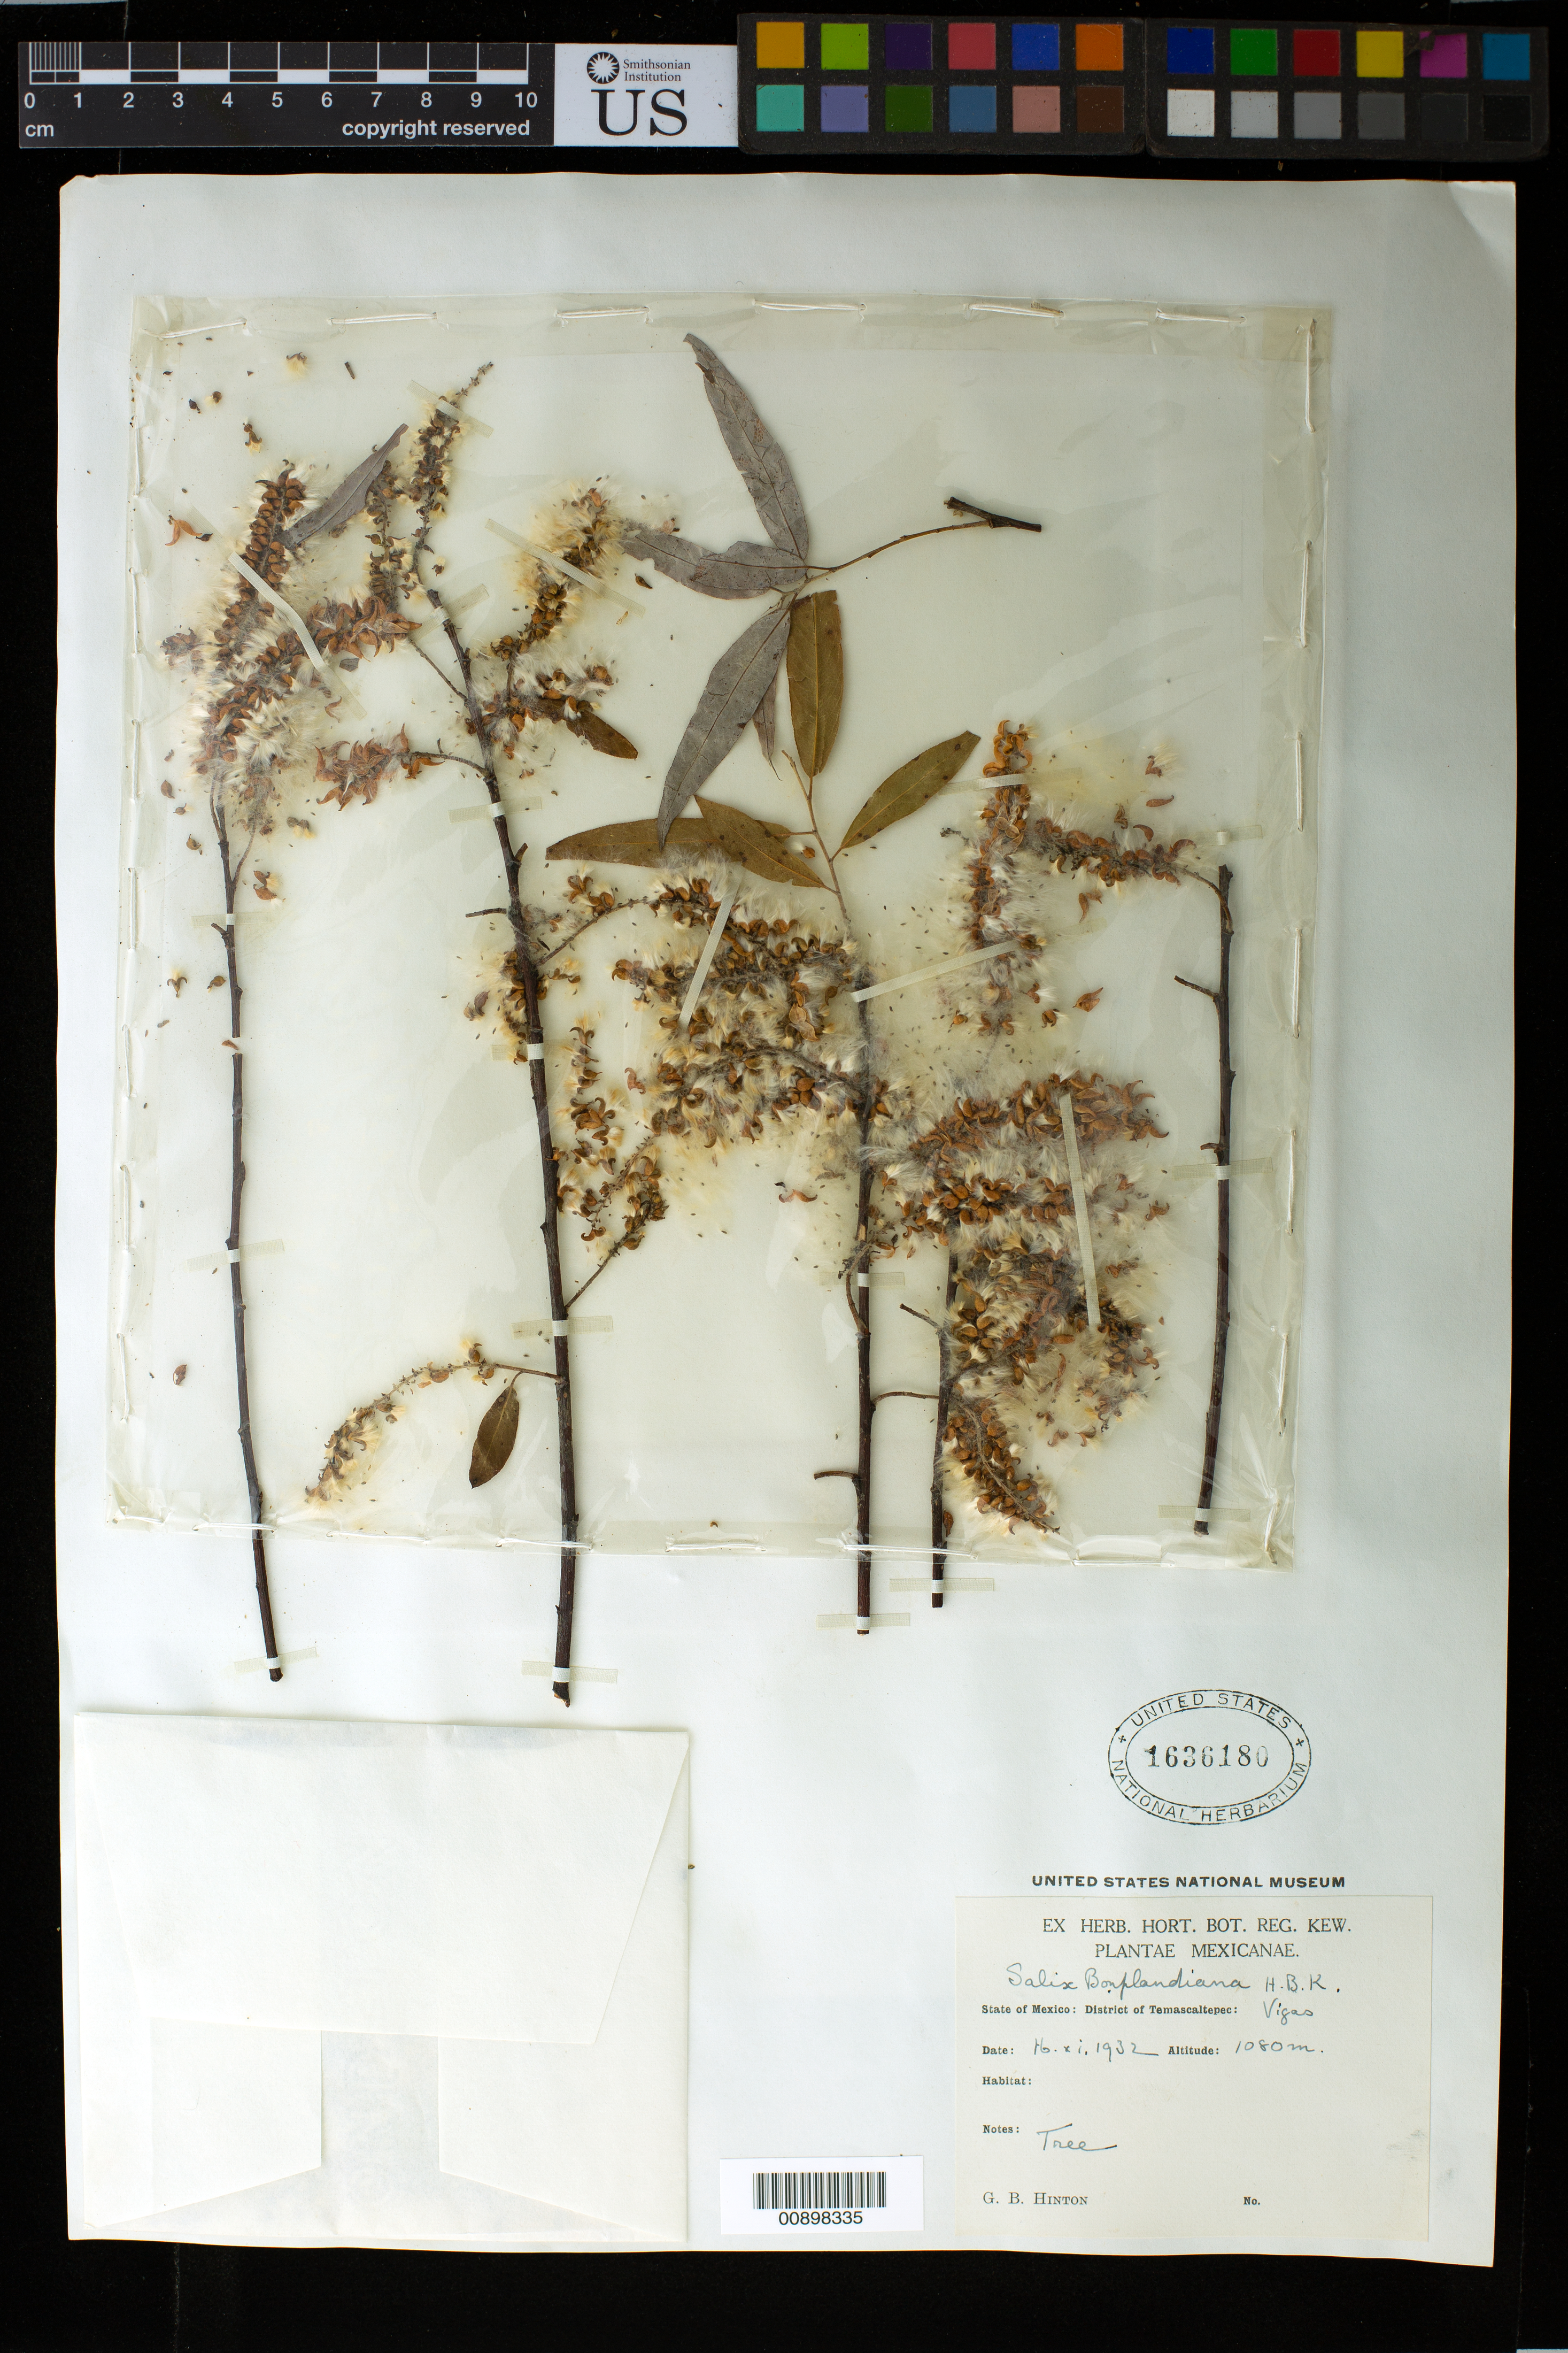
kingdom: Plantae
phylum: Tracheophyta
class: Magnoliopsida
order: Malpighiales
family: Salicaceae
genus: Salix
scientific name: Salix bonplandiana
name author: Kunth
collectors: G. B. Hinton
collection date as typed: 16 Nov 1932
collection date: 1932-11-16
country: Mexico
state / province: México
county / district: Temascaltepec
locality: State of Mexico: District of Temascaltepec: Vigas.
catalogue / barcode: US 1636180